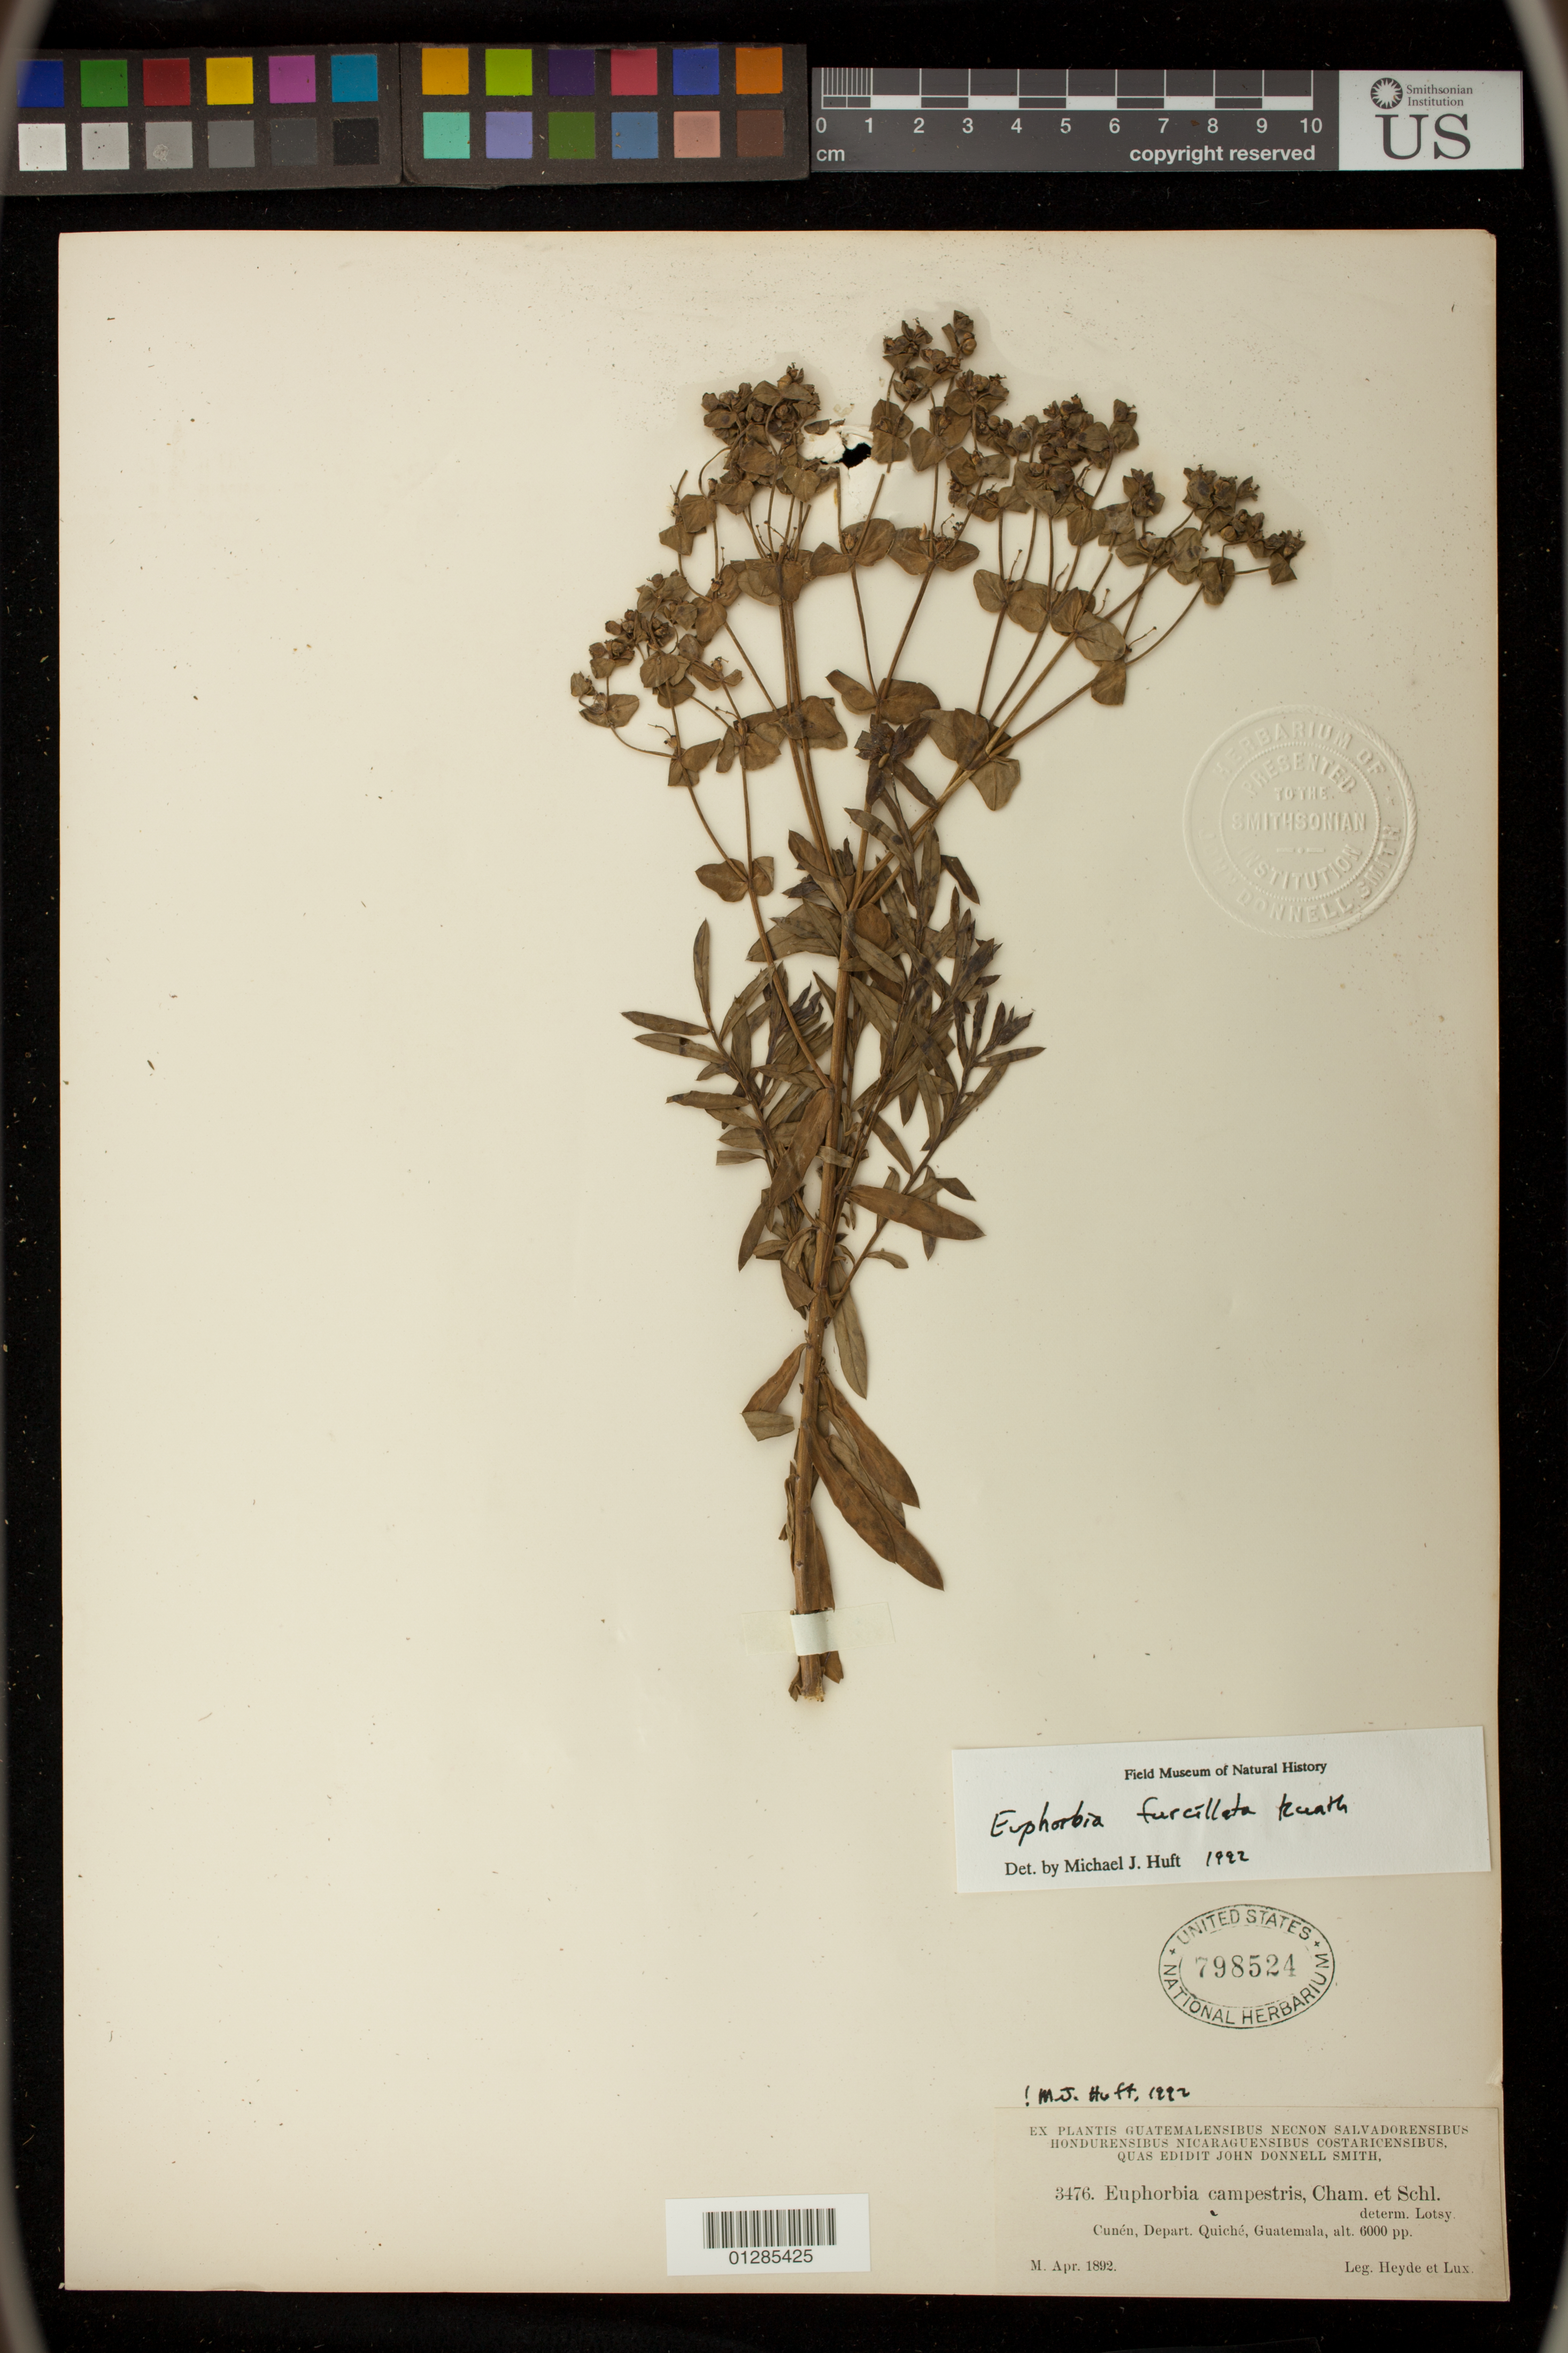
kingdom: Plantae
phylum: Tracheophyta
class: Magnoliopsida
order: Malpighiales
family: Euphorbiaceae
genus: Euphorbia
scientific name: Euphorbia furcillata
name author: Kunth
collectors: H. Lux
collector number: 3476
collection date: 1892-04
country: Guatemala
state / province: El Quiché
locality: Cunen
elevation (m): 6000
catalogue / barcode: US 798524